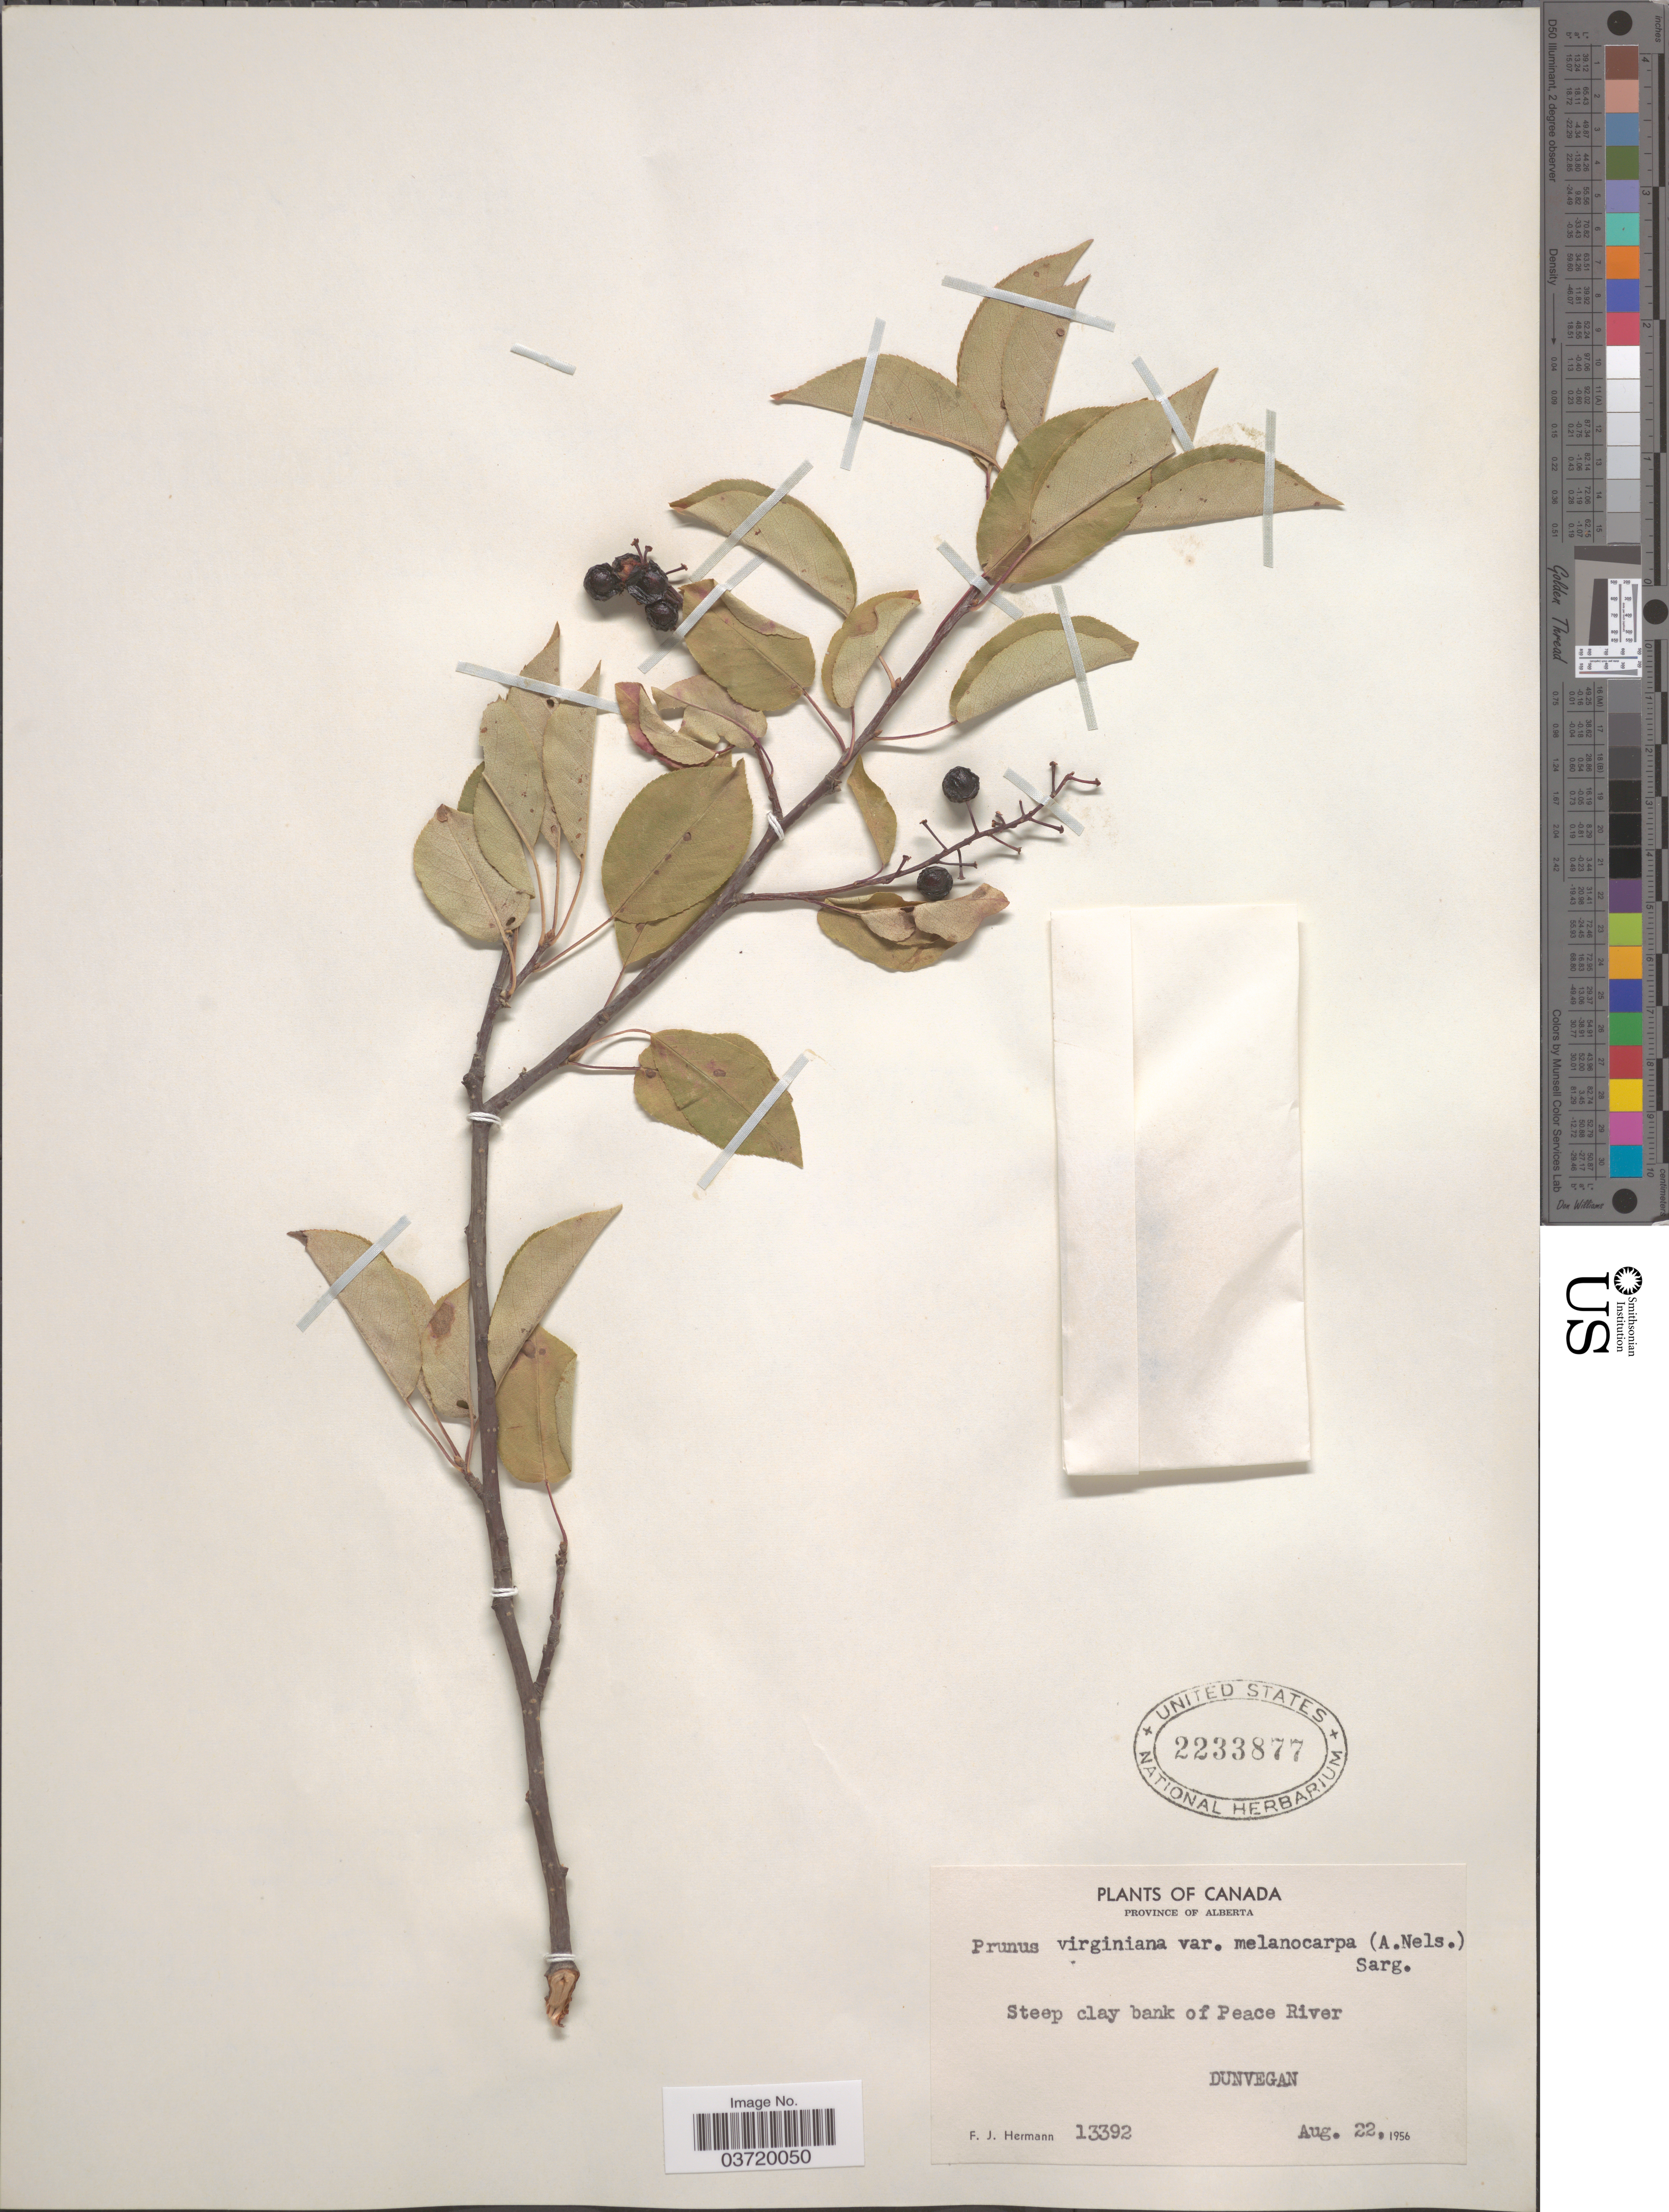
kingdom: Plantae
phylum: Tracheophyta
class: Magnoliopsida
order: Rosales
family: Rosaceae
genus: Prunus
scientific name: Prunus virginiana var. melanocarpa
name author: (A. Nelson) Sarg.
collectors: F. J. Hermann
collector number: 13392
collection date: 1956-08-22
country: Canada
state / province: Alberta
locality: Peace River. Dunvegan.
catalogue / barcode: US 2233877